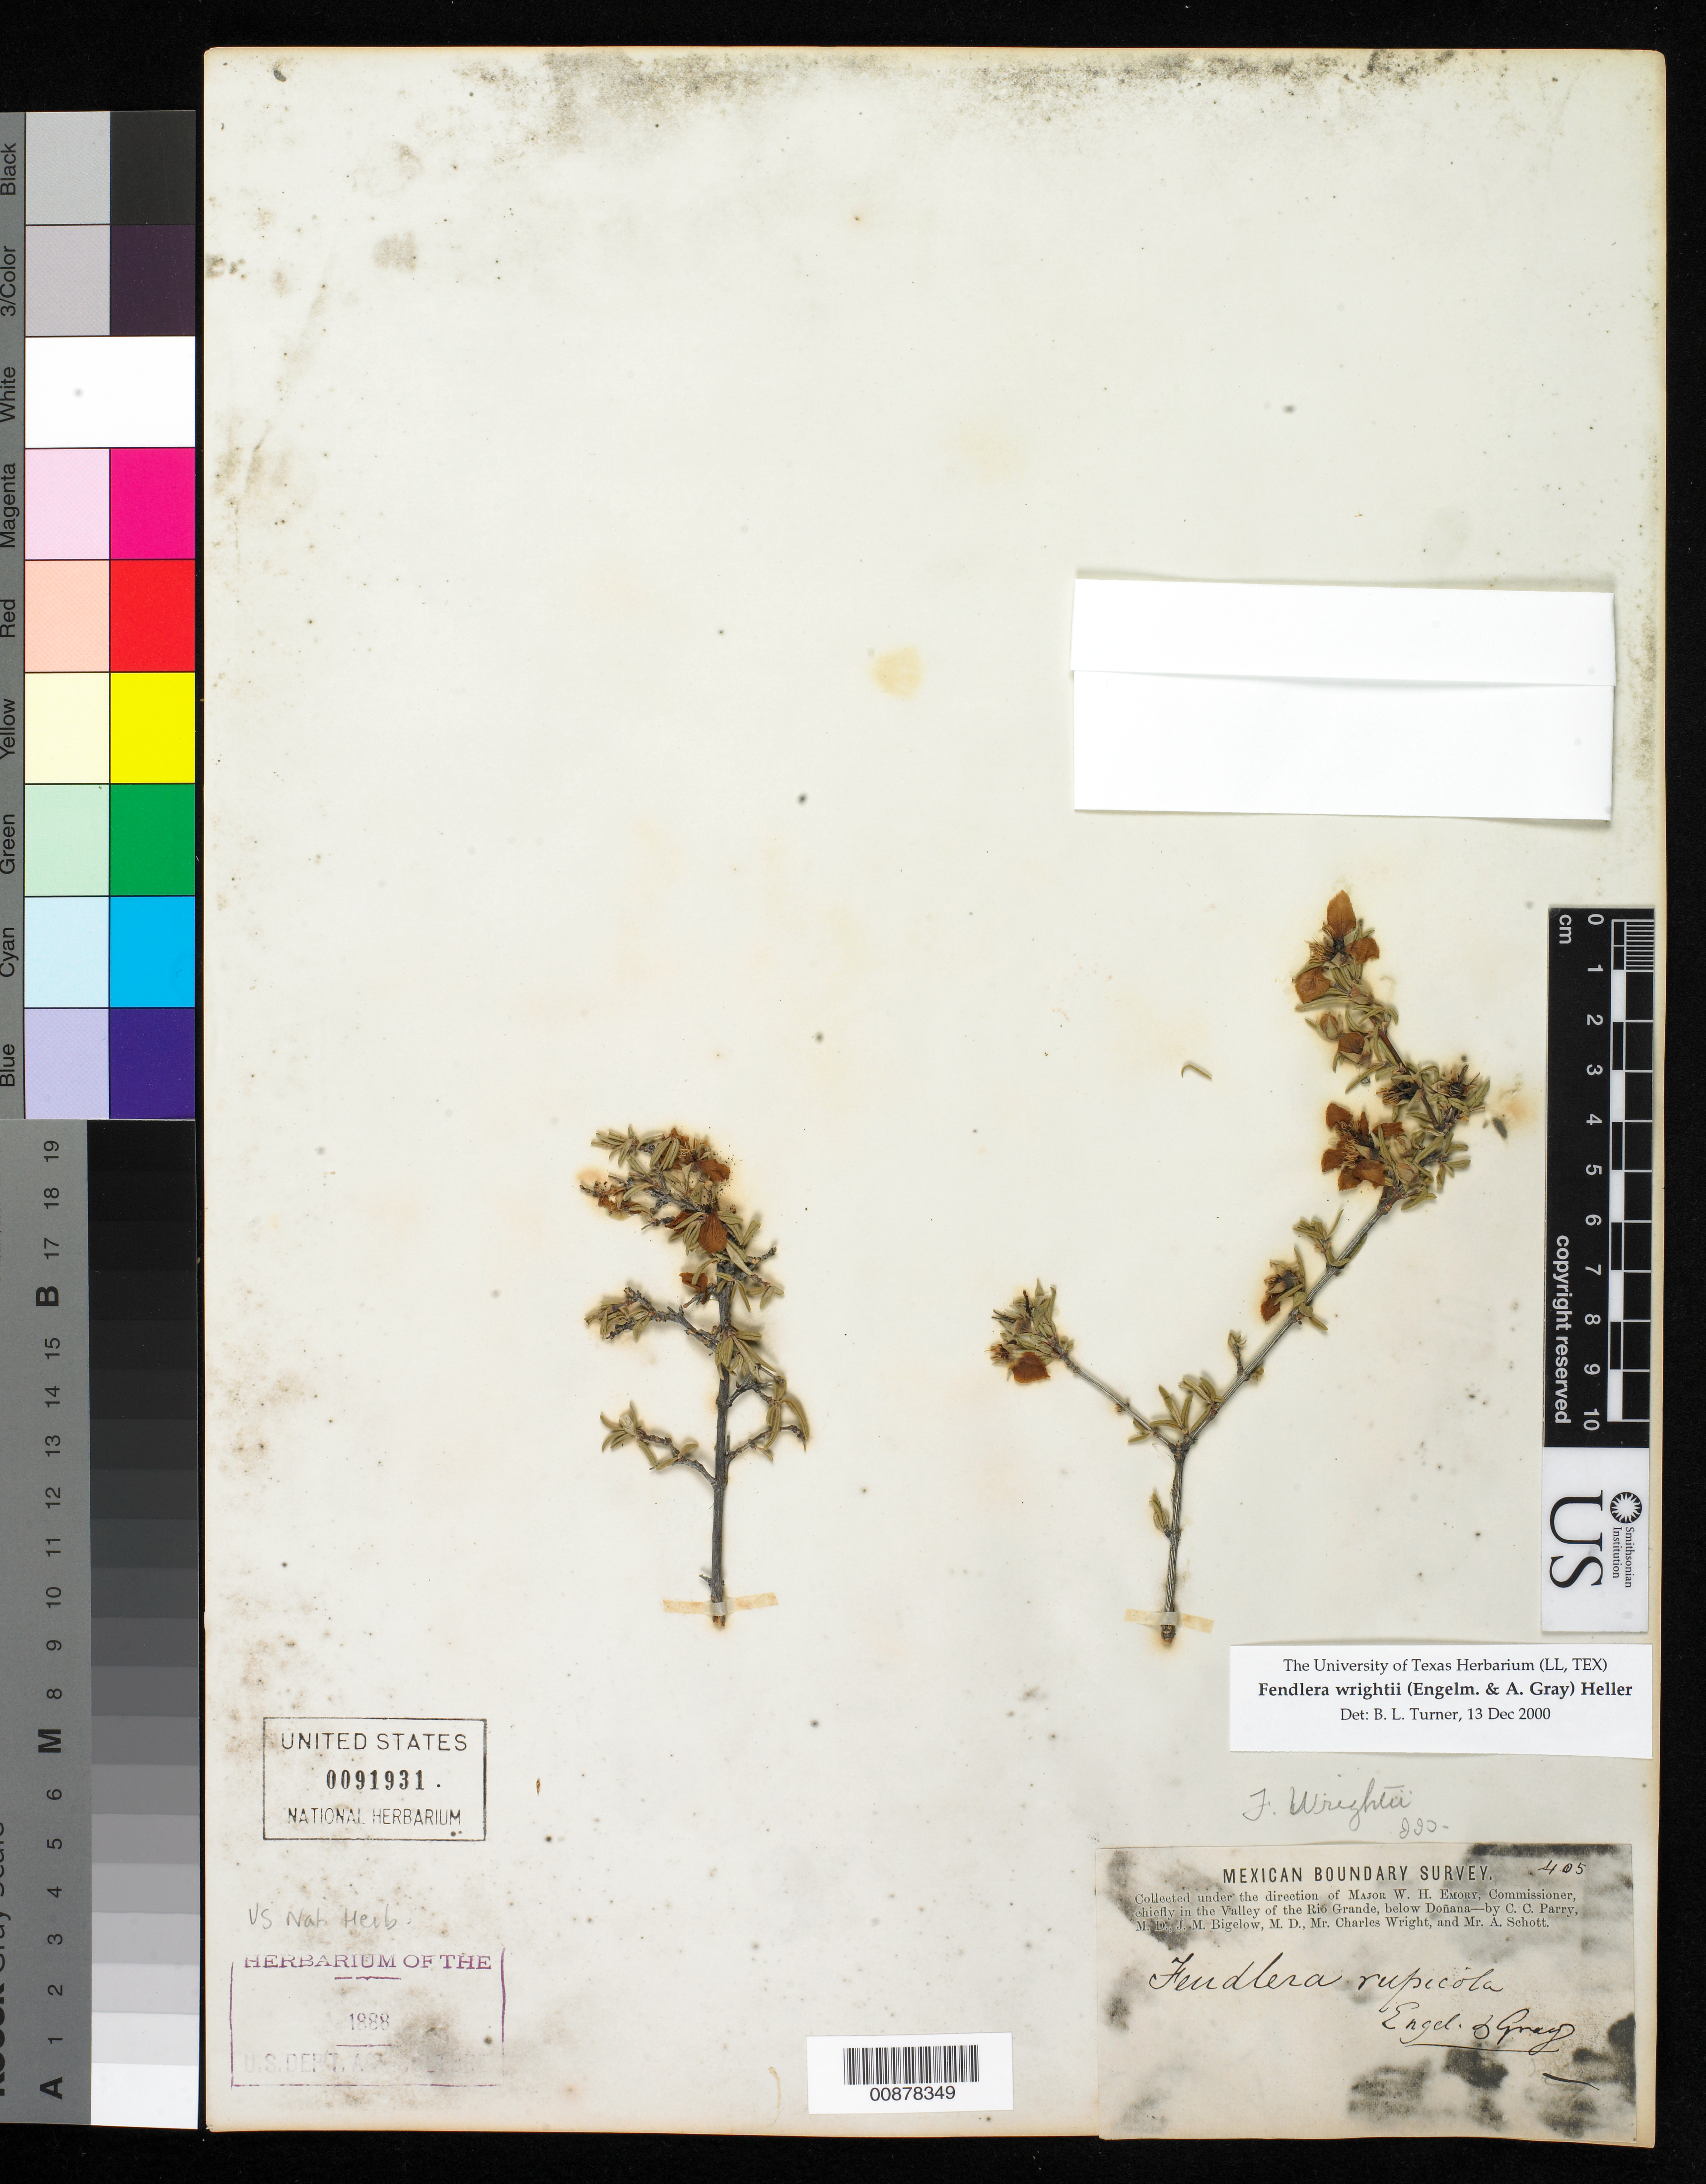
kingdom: Plantae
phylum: Tracheophyta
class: Magnoliopsida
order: Cornales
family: Hydrangeaceae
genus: Fendlera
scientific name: Fendlera wrightii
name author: (Engelm. & A. Gray) A. Heller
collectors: C. C. Parry, J. M. Bigelow, C. Wright & A. C. V. Schott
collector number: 405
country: United States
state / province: New Mexico / Texas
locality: Valley of the Rio Grande, below Doñana.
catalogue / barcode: US 91931